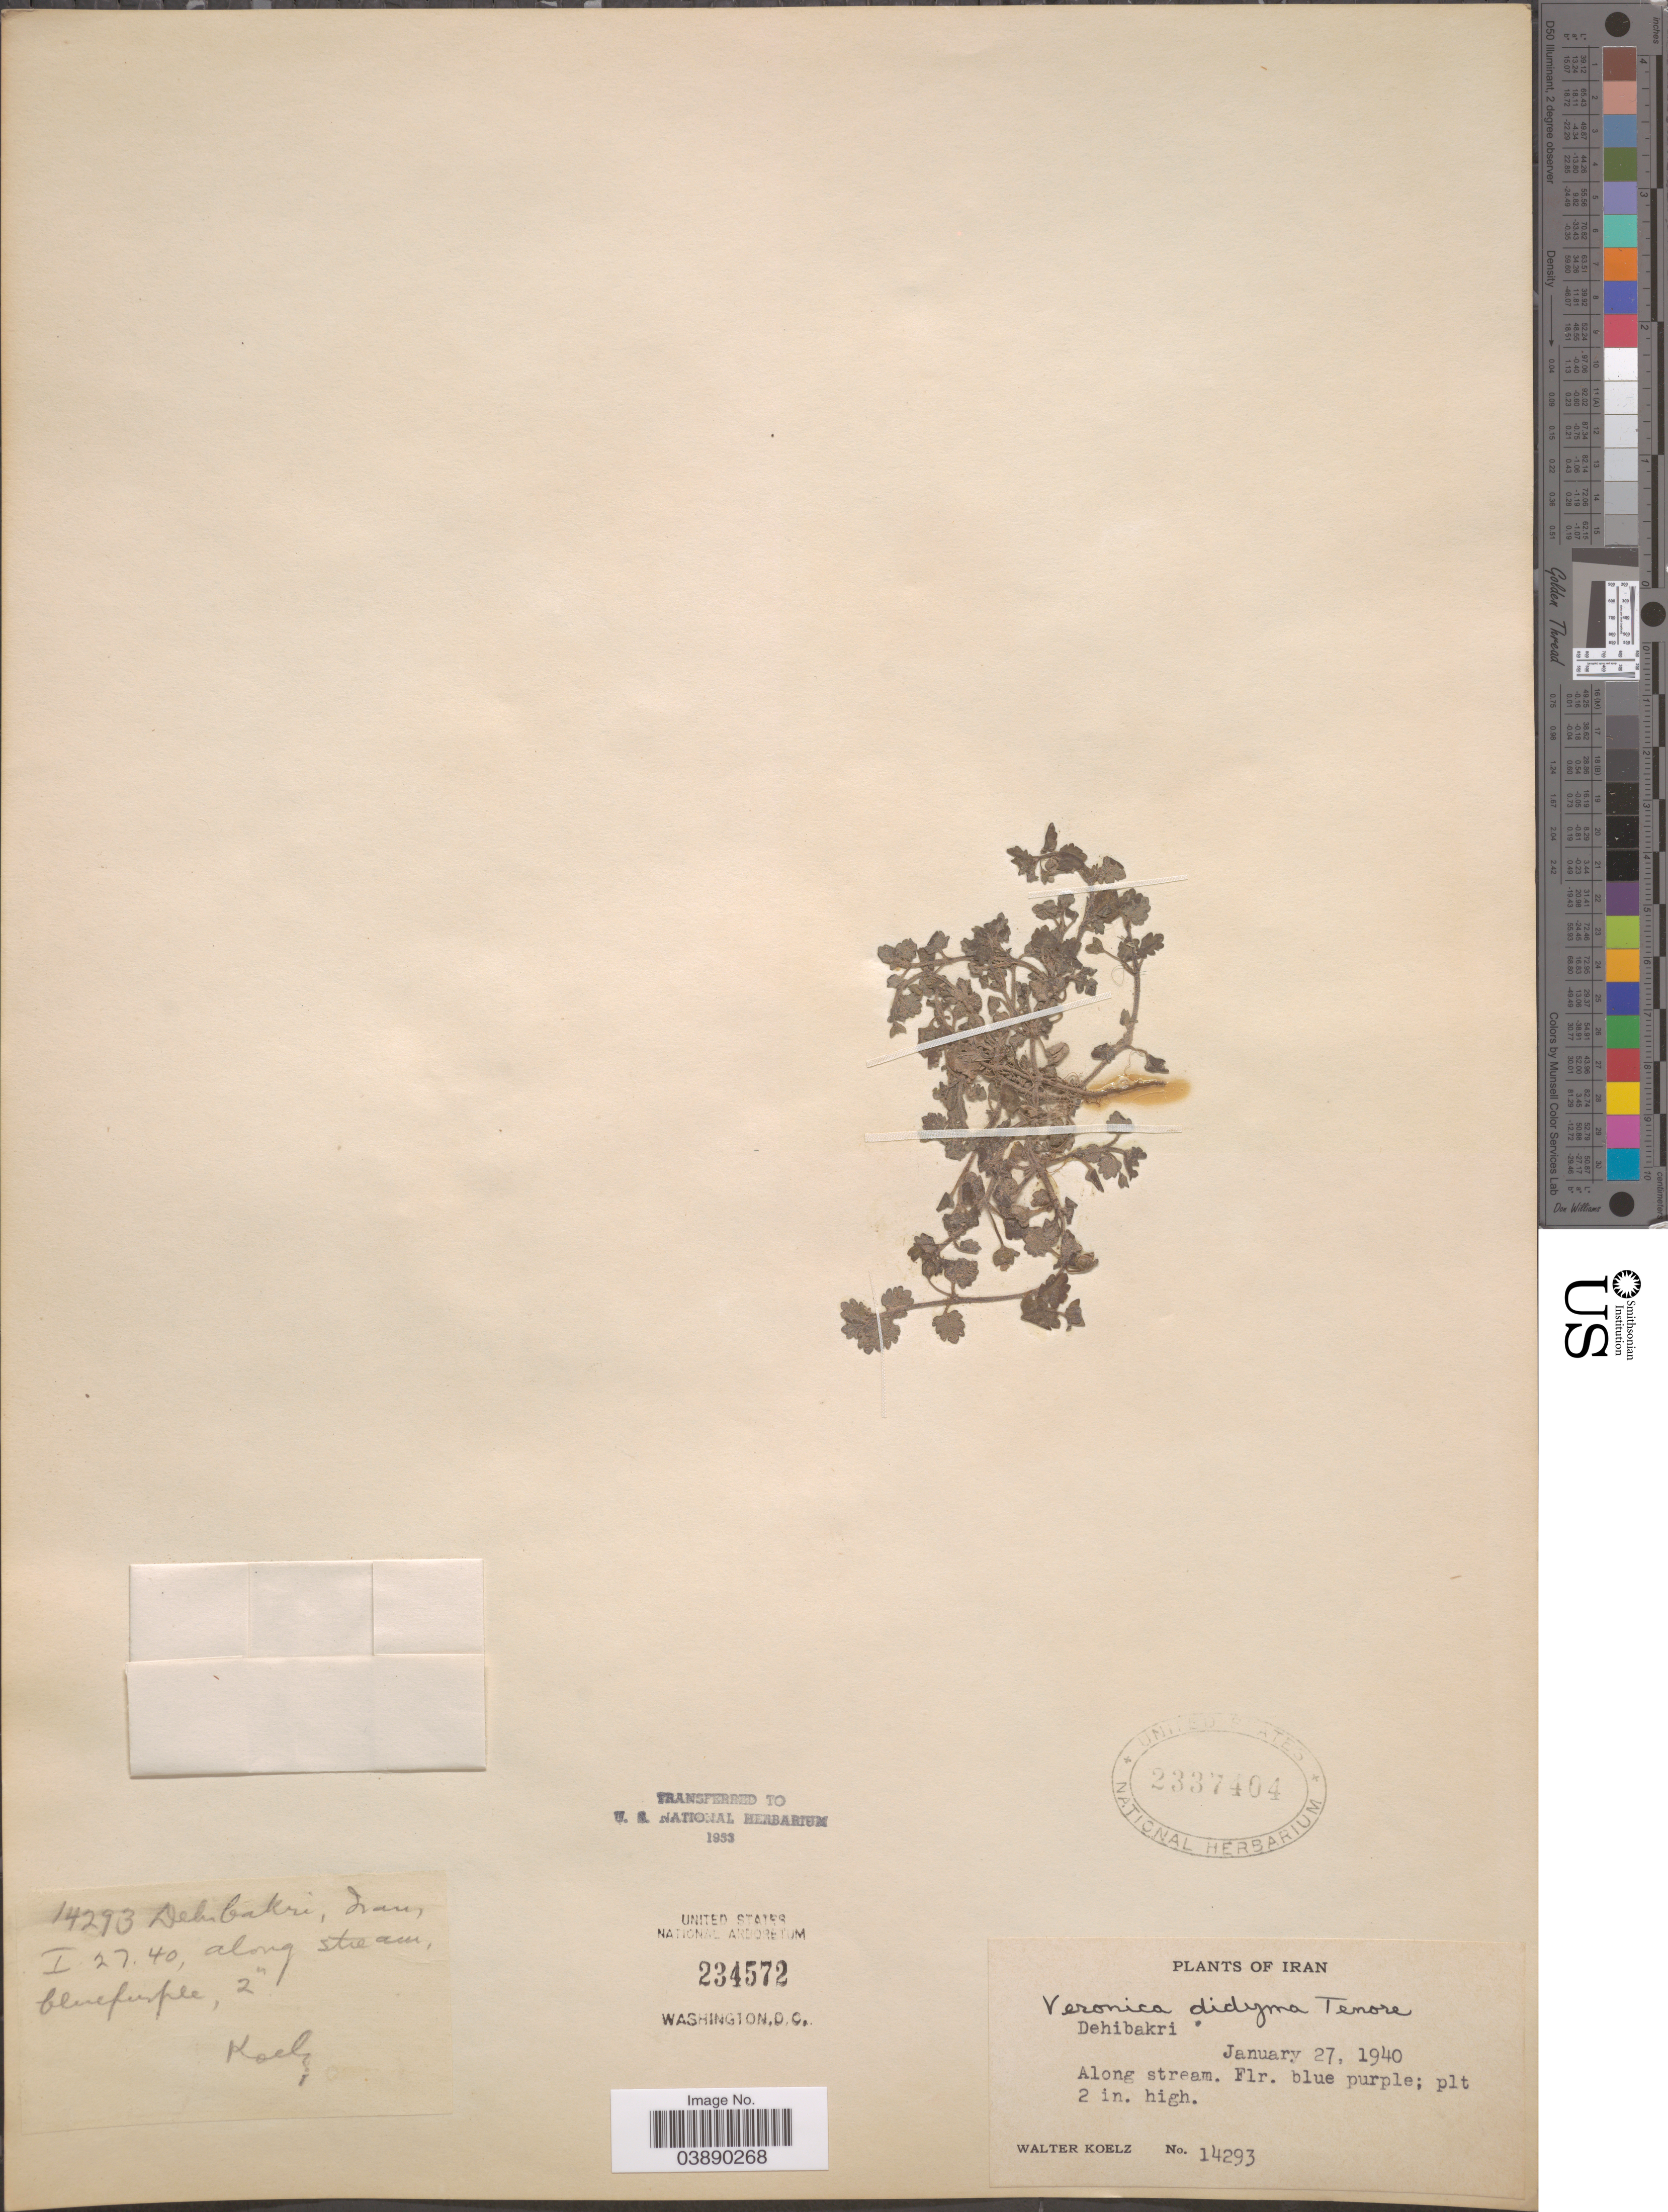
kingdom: Plantae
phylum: Tracheophyta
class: Magnoliopsida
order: Lamiales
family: Plantaginaceae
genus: Veronica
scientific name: Veronica polita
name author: Fr.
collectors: W. N. Koelz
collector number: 14293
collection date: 1940-01-27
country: Iran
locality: Dehibakri.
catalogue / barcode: US 2337404